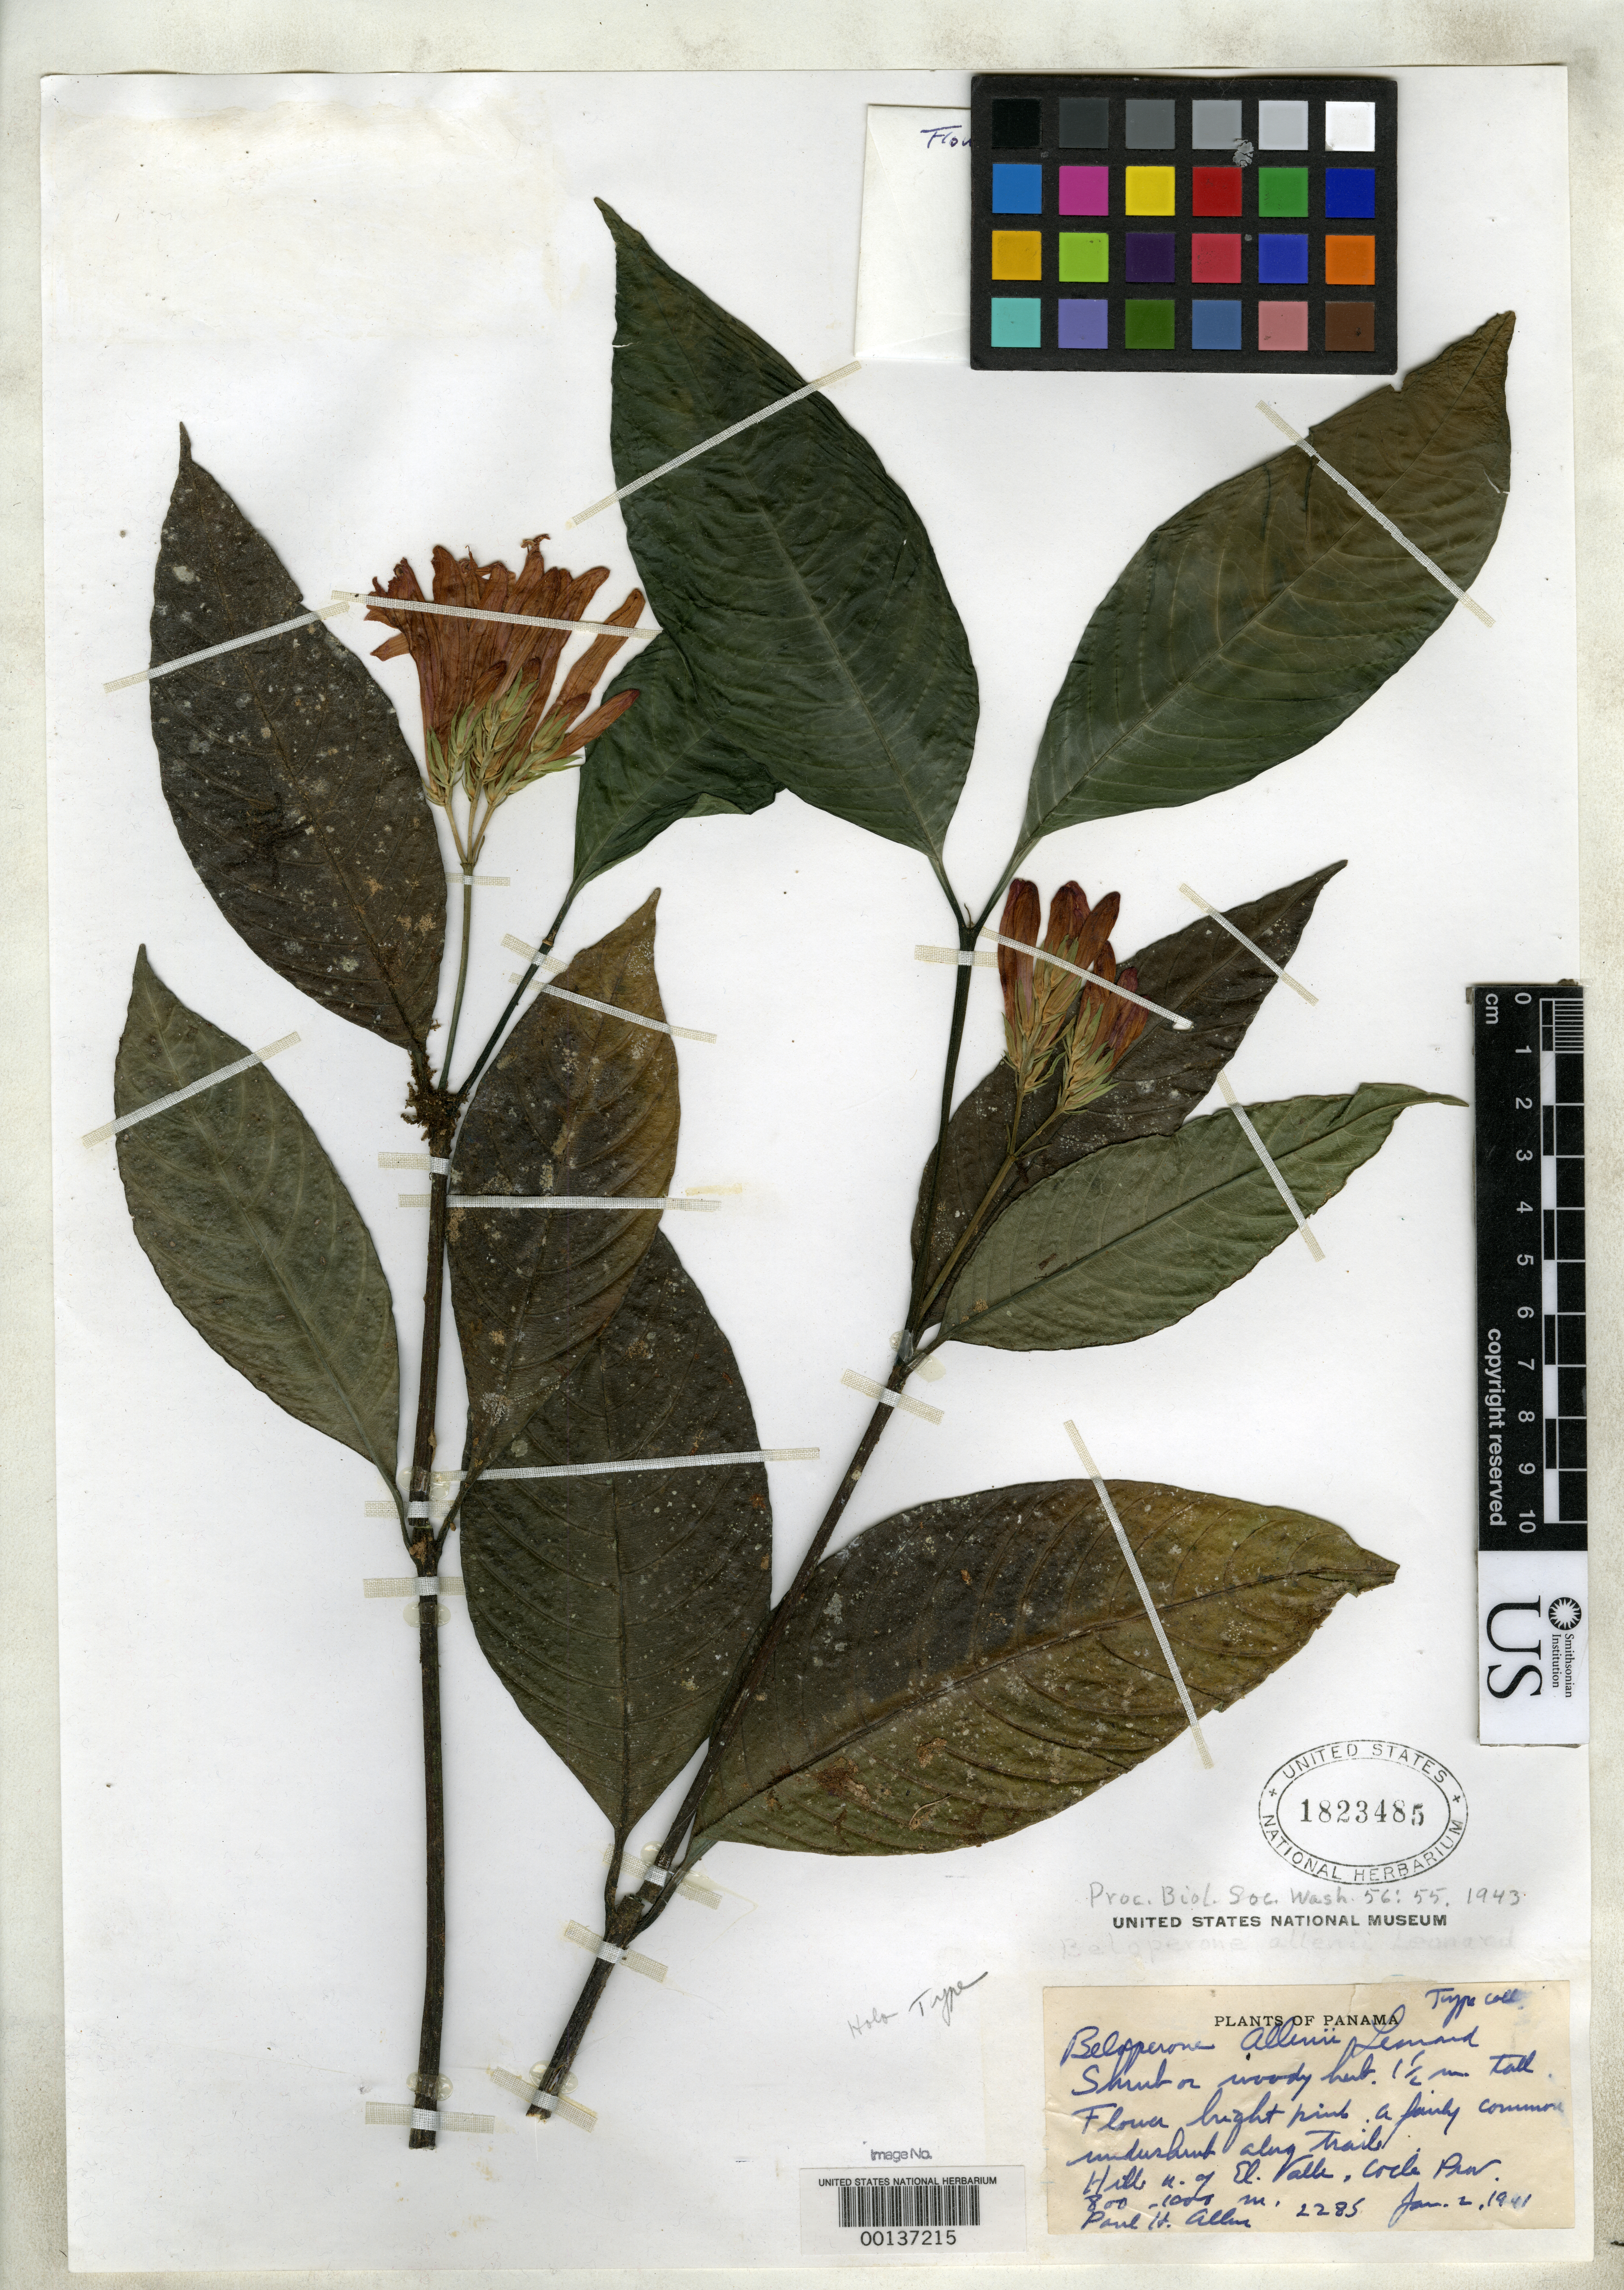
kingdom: Plantae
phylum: Tracheophyta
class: Magnoliopsida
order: Lamiales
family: Acanthaceae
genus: Beloperone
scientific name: Beloperone allenii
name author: Leonard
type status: Holotype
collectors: P. H. Allen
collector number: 2285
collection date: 1941-01-02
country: Panama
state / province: Coclé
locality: Hills N of el Valle.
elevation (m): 800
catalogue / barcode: US 1823485